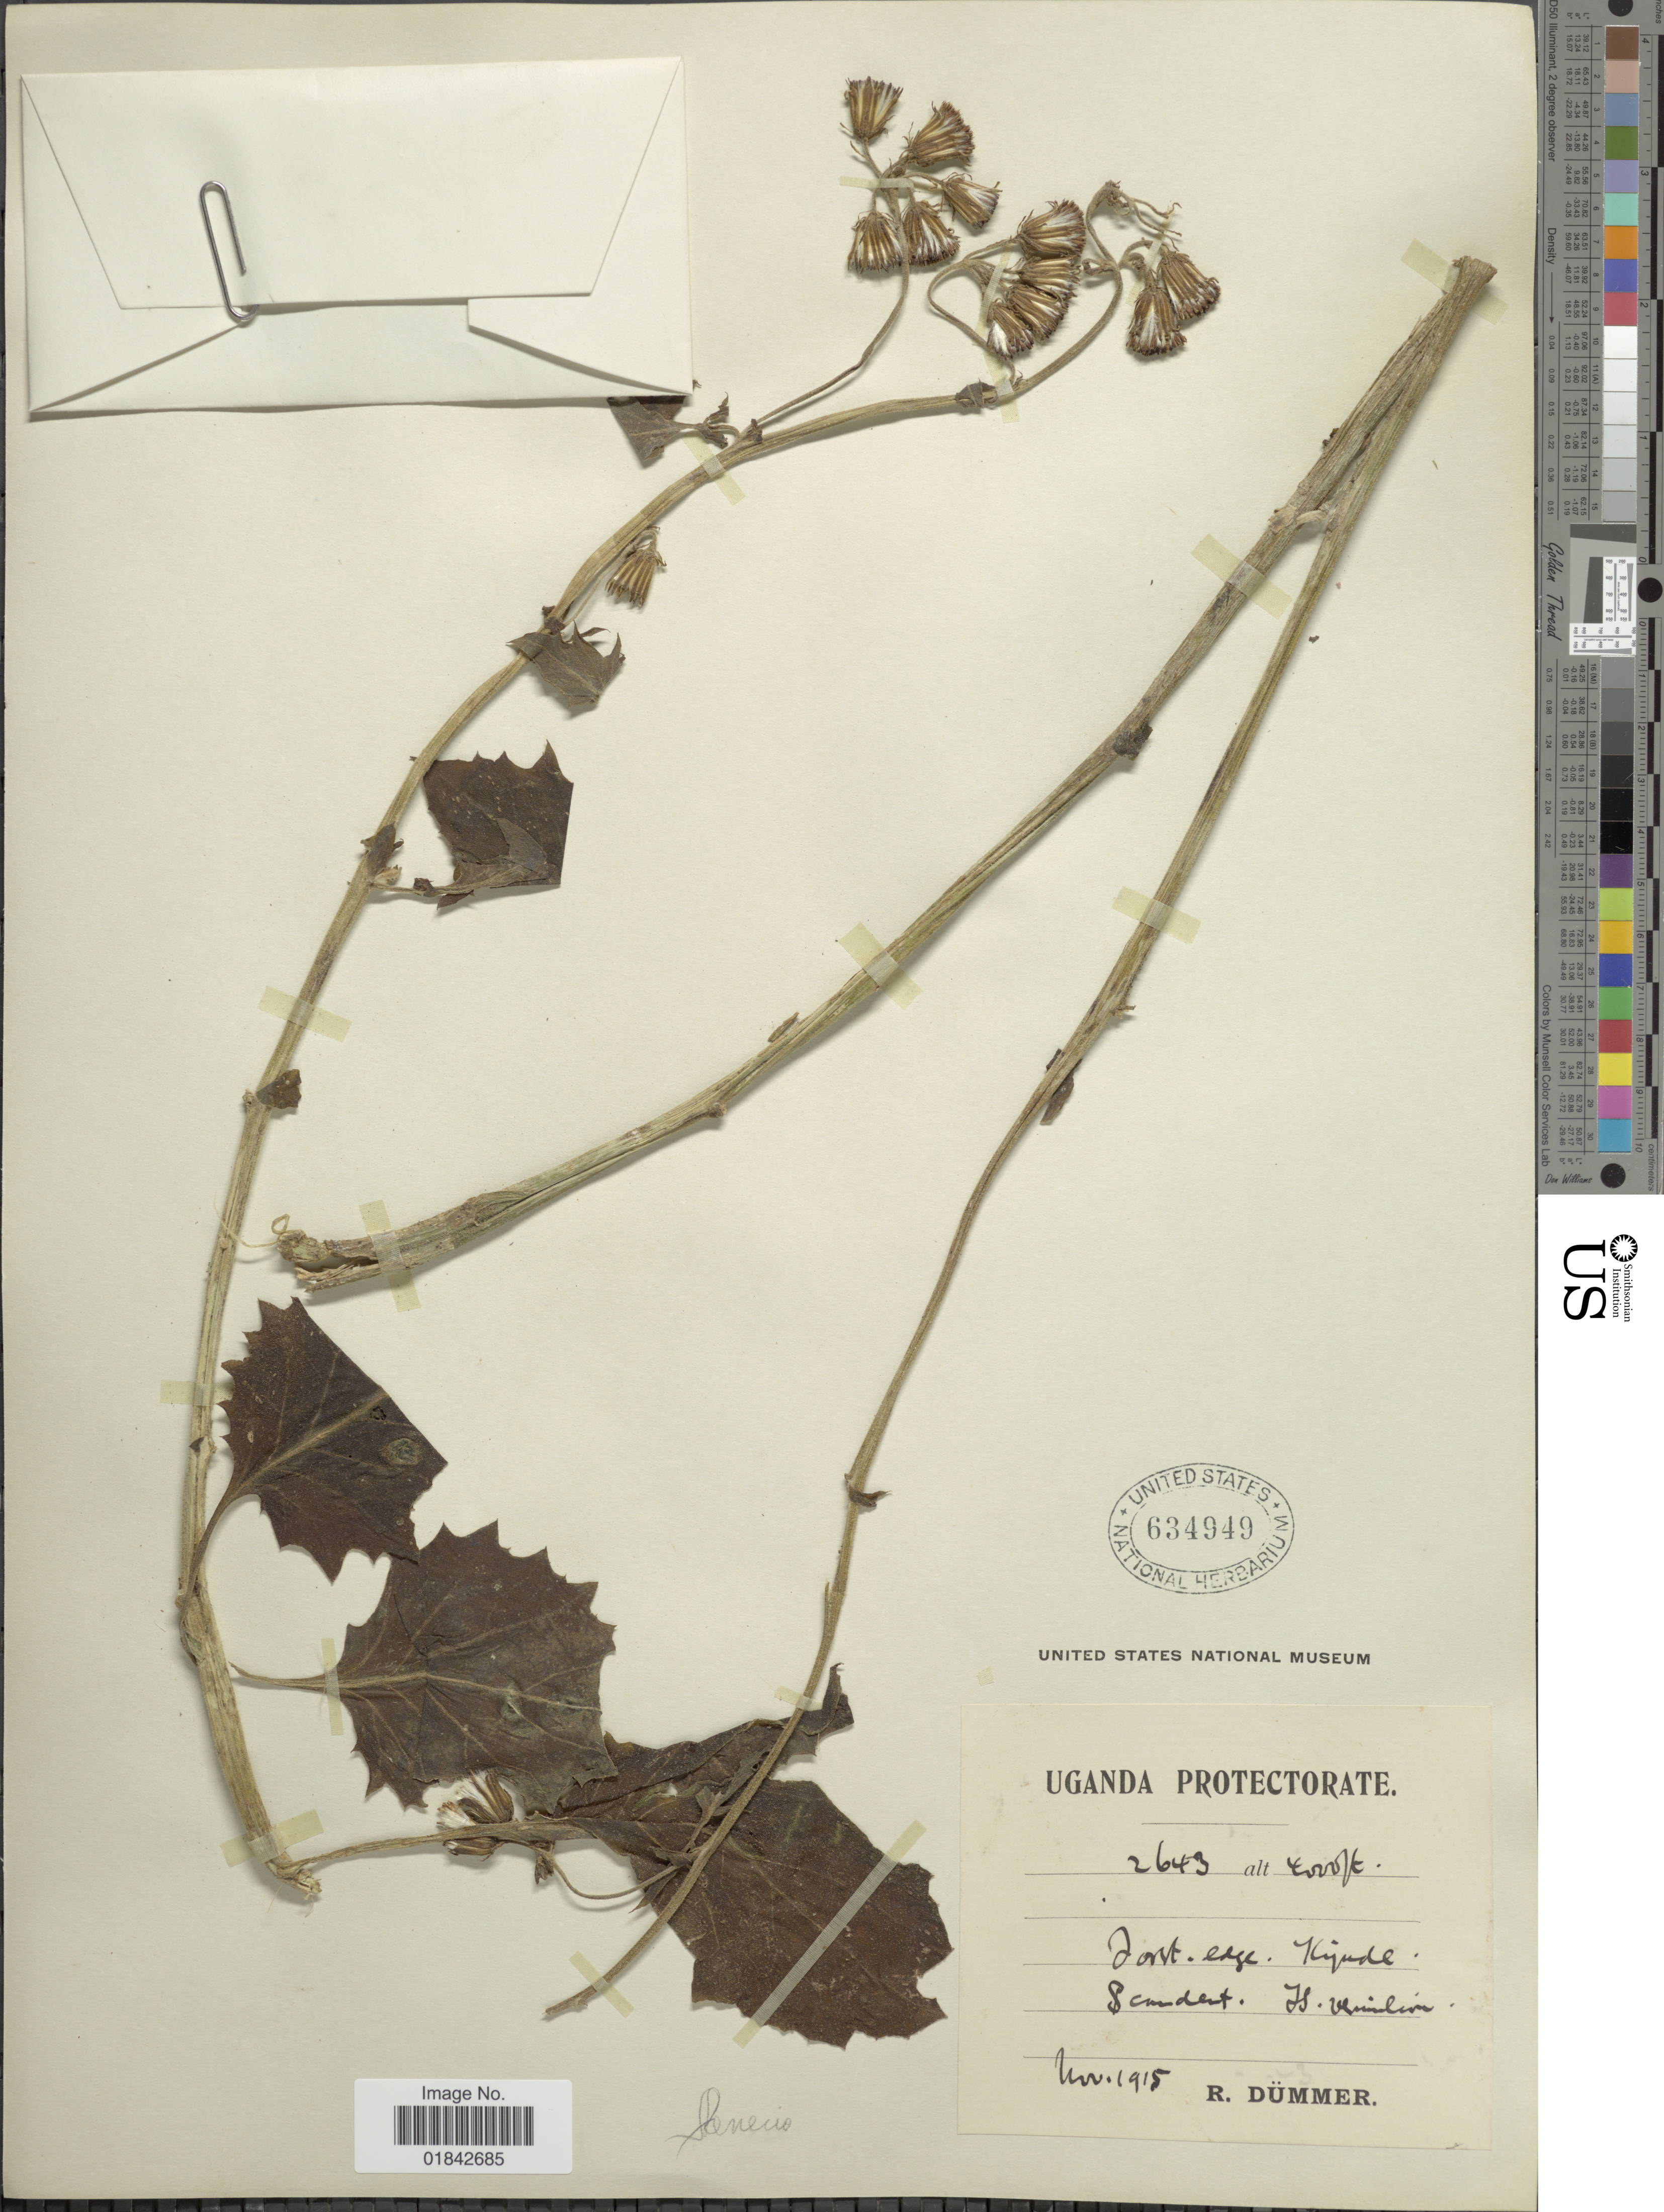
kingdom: Plantae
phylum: Tracheophyta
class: Magnoliopsida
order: Asterales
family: Asteraceae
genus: Senecio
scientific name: Senecio sp.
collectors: R. A. Dümmer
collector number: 2643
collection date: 1915-11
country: Uganda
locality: Uganda Protectorate, Forest edge, Kigude [interpreted]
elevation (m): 1219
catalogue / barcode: US 634949